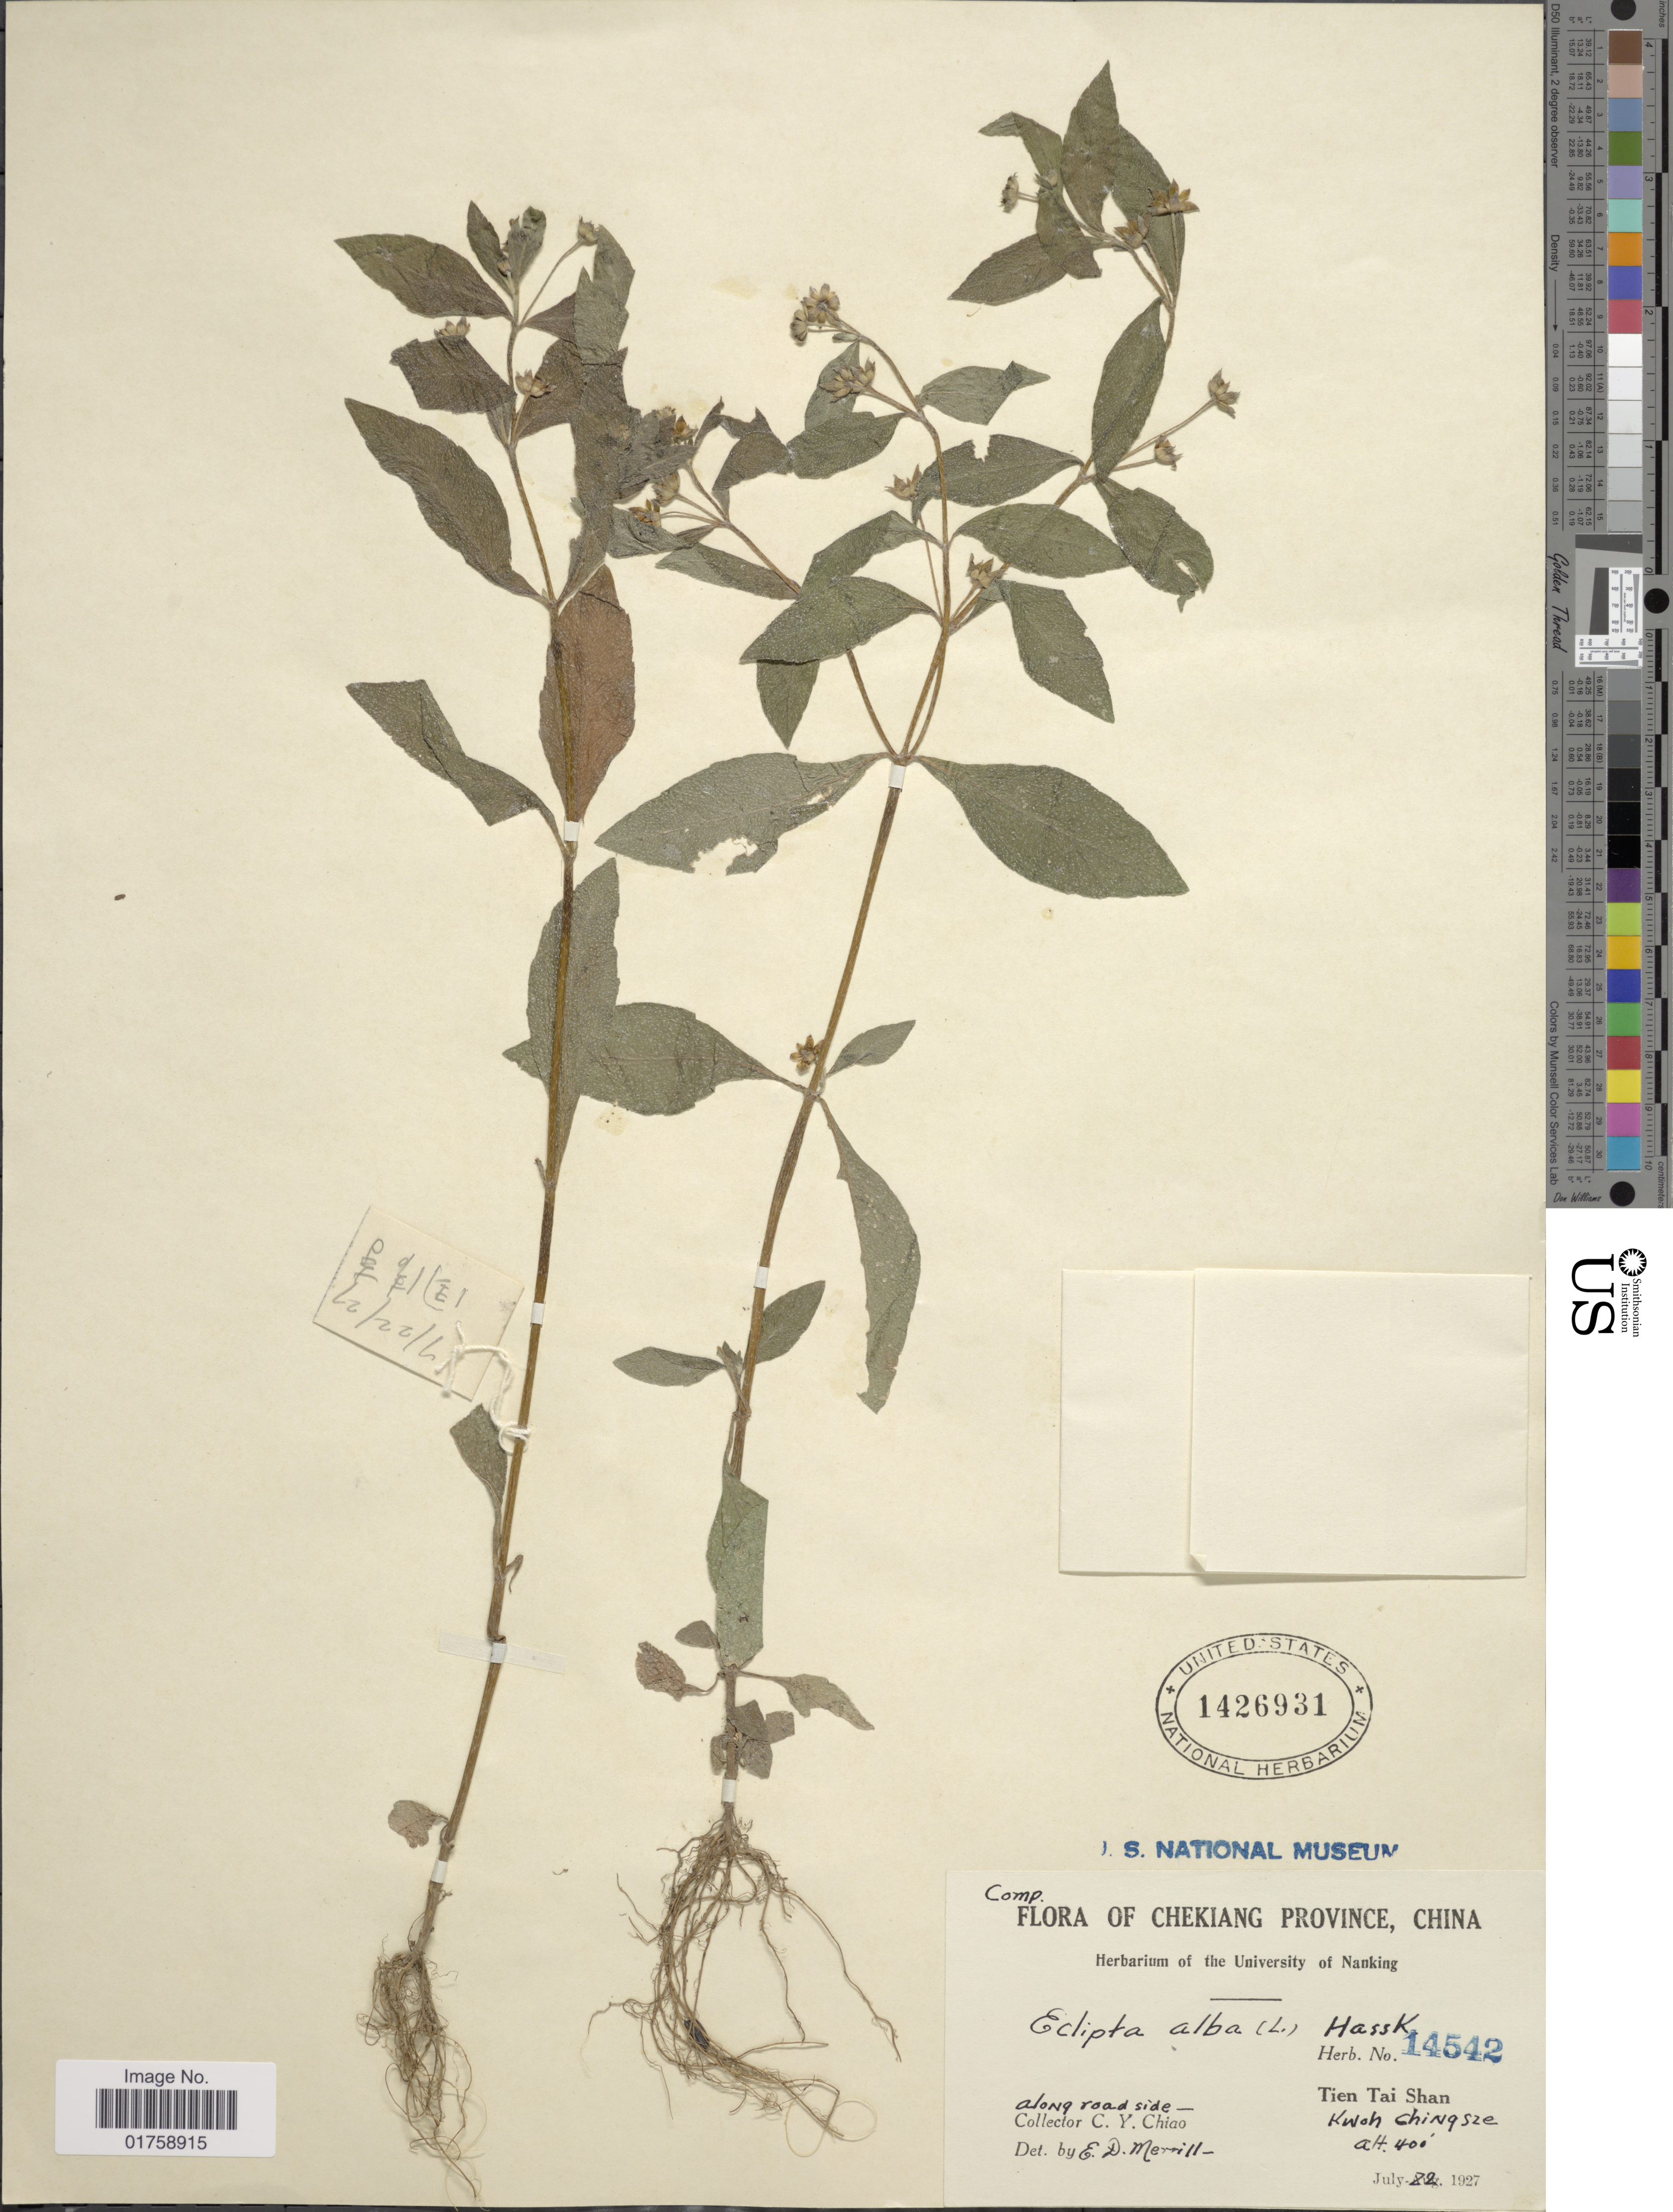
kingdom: Plantae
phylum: Tracheophyta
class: Magnoliopsida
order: Asterales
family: Asteraceae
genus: Eclipta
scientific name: Eclipta prostrata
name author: (L.) L.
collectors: C. Y. Chiao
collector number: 14542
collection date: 1927-07-22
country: China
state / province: Zhejiang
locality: Chekiang Province, China. Along roadside. Tien Tai Shan. kwoh Chingsze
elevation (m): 122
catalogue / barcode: US 1426931